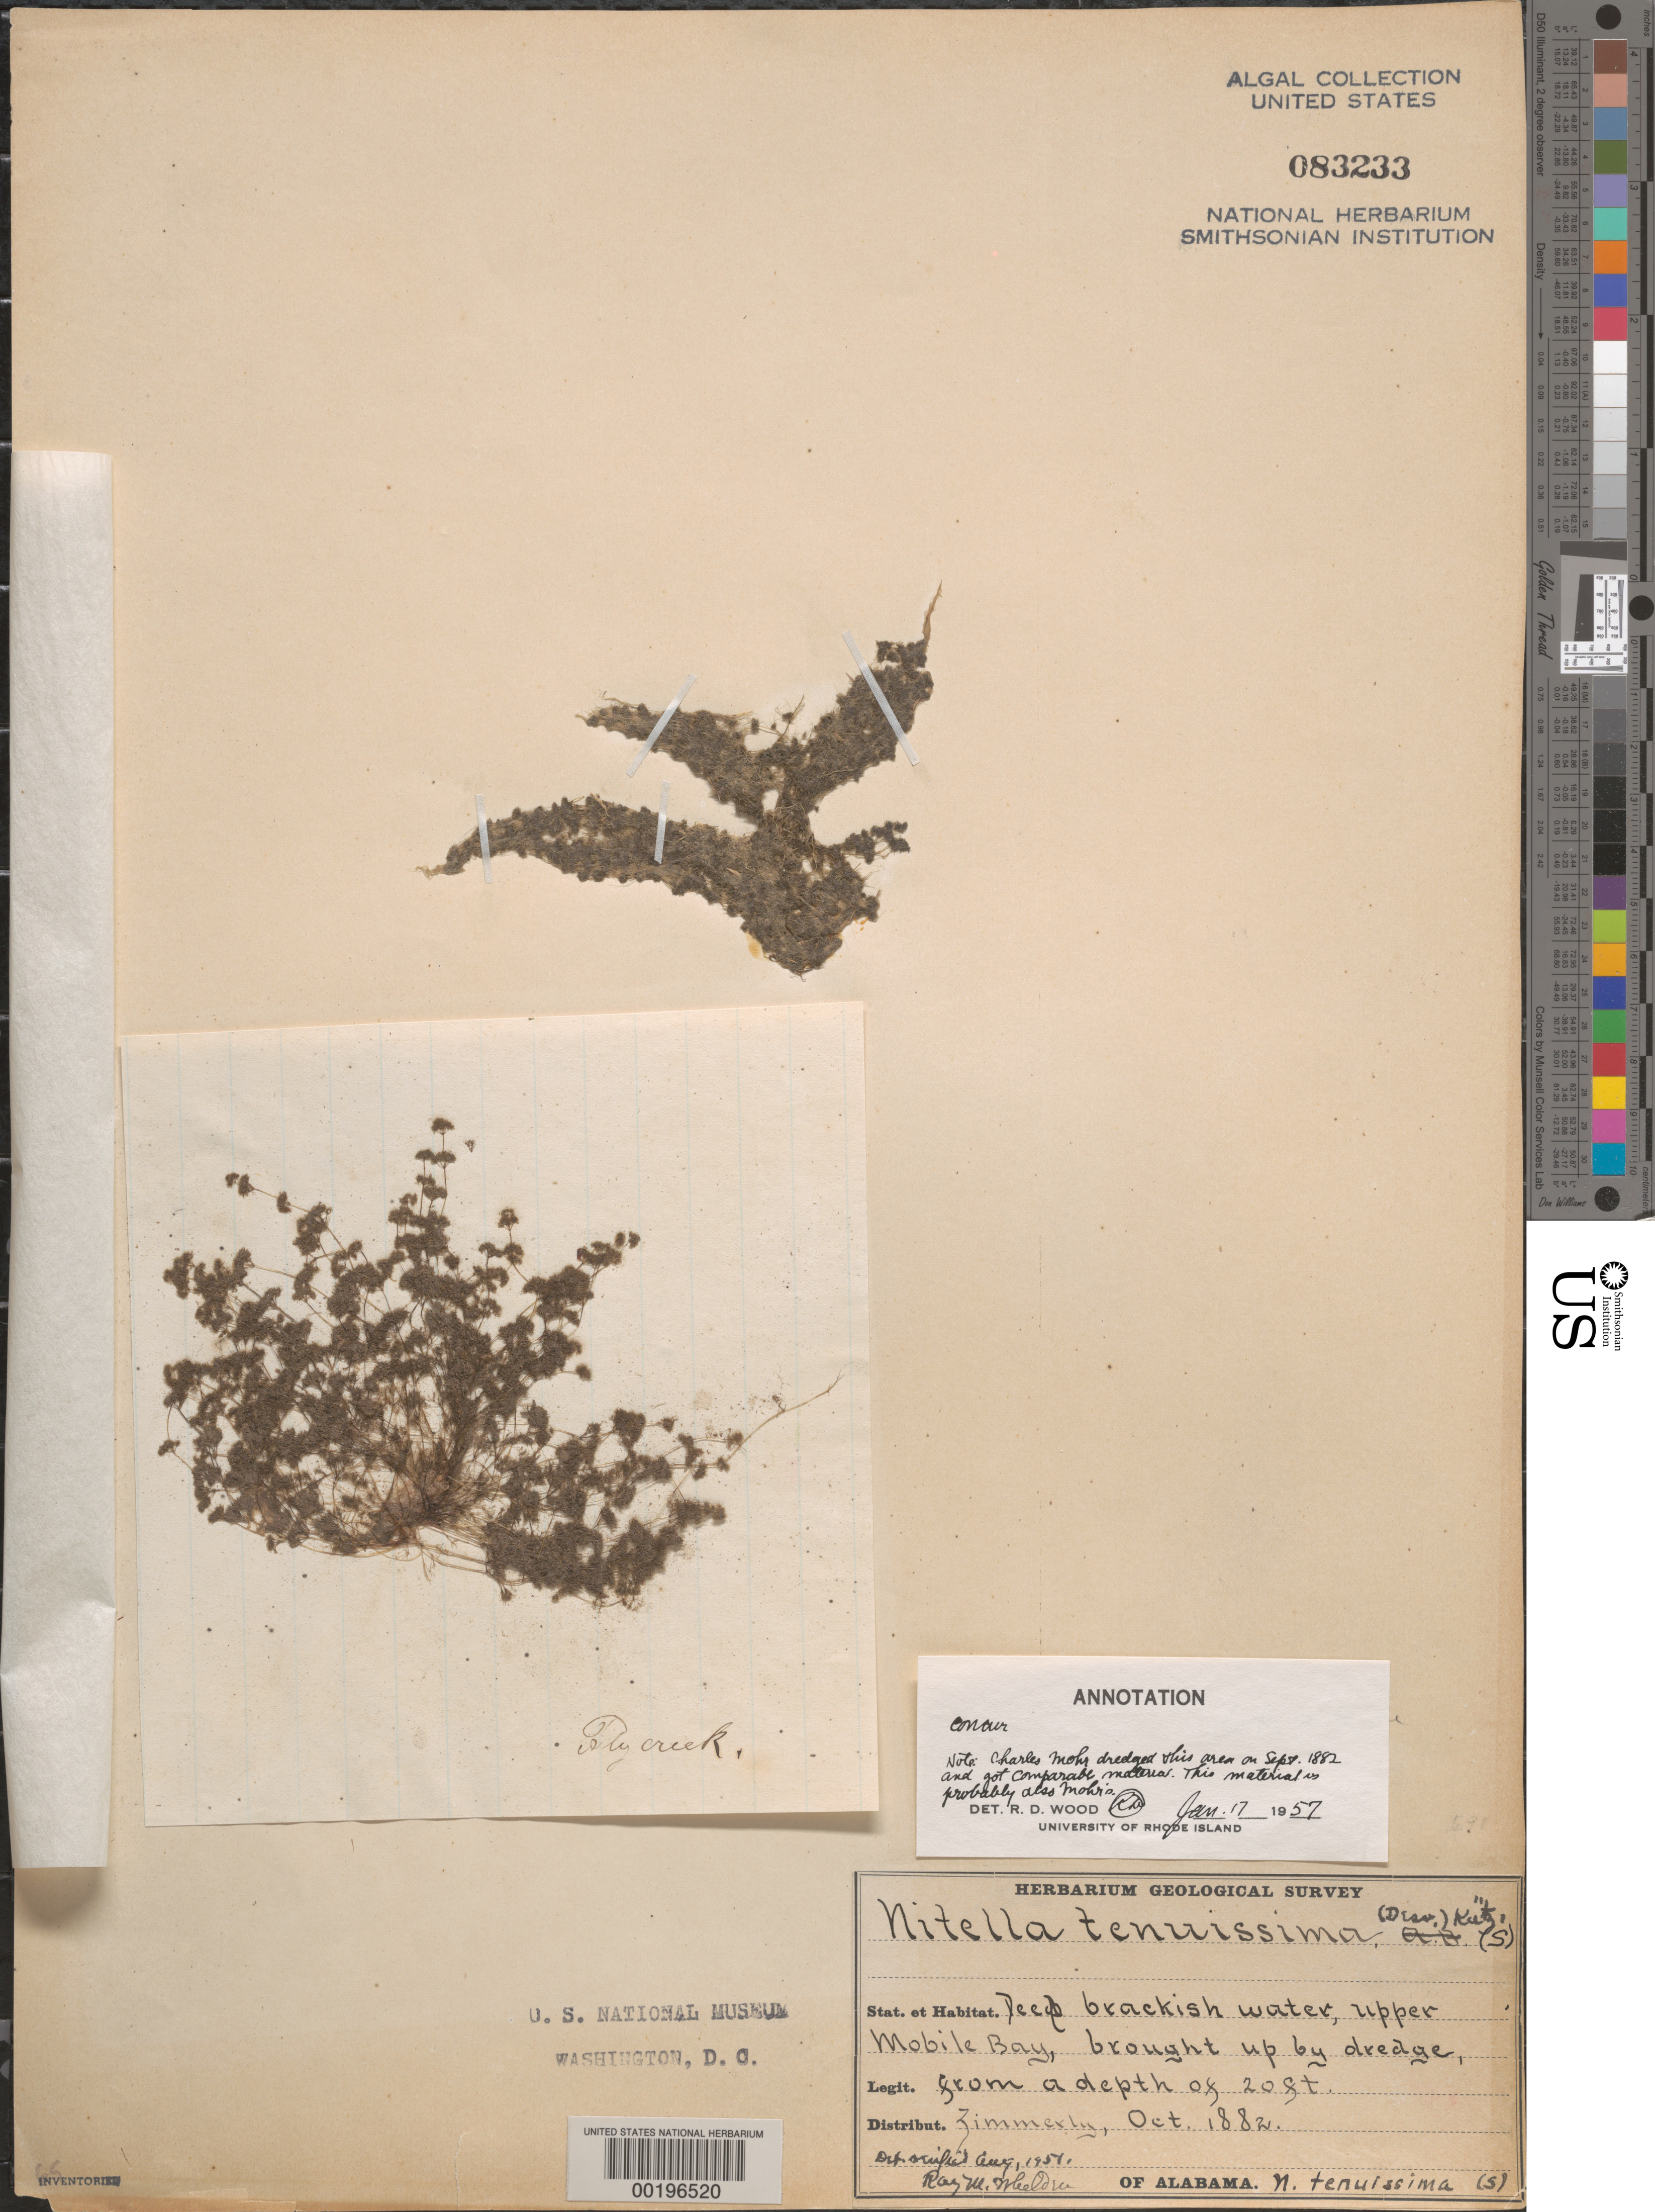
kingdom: Plantae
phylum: Charophyta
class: Charophyceae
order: Charales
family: Characeae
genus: Nitella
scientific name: Nitella tenuissima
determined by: Wood, R. D.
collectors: -. Zimmerly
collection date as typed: Oct 1882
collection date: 1882-10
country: United States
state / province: Alabama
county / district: Baldwin County / Mobile County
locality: Mobile Bay and Fly Creek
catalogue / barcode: US 83233